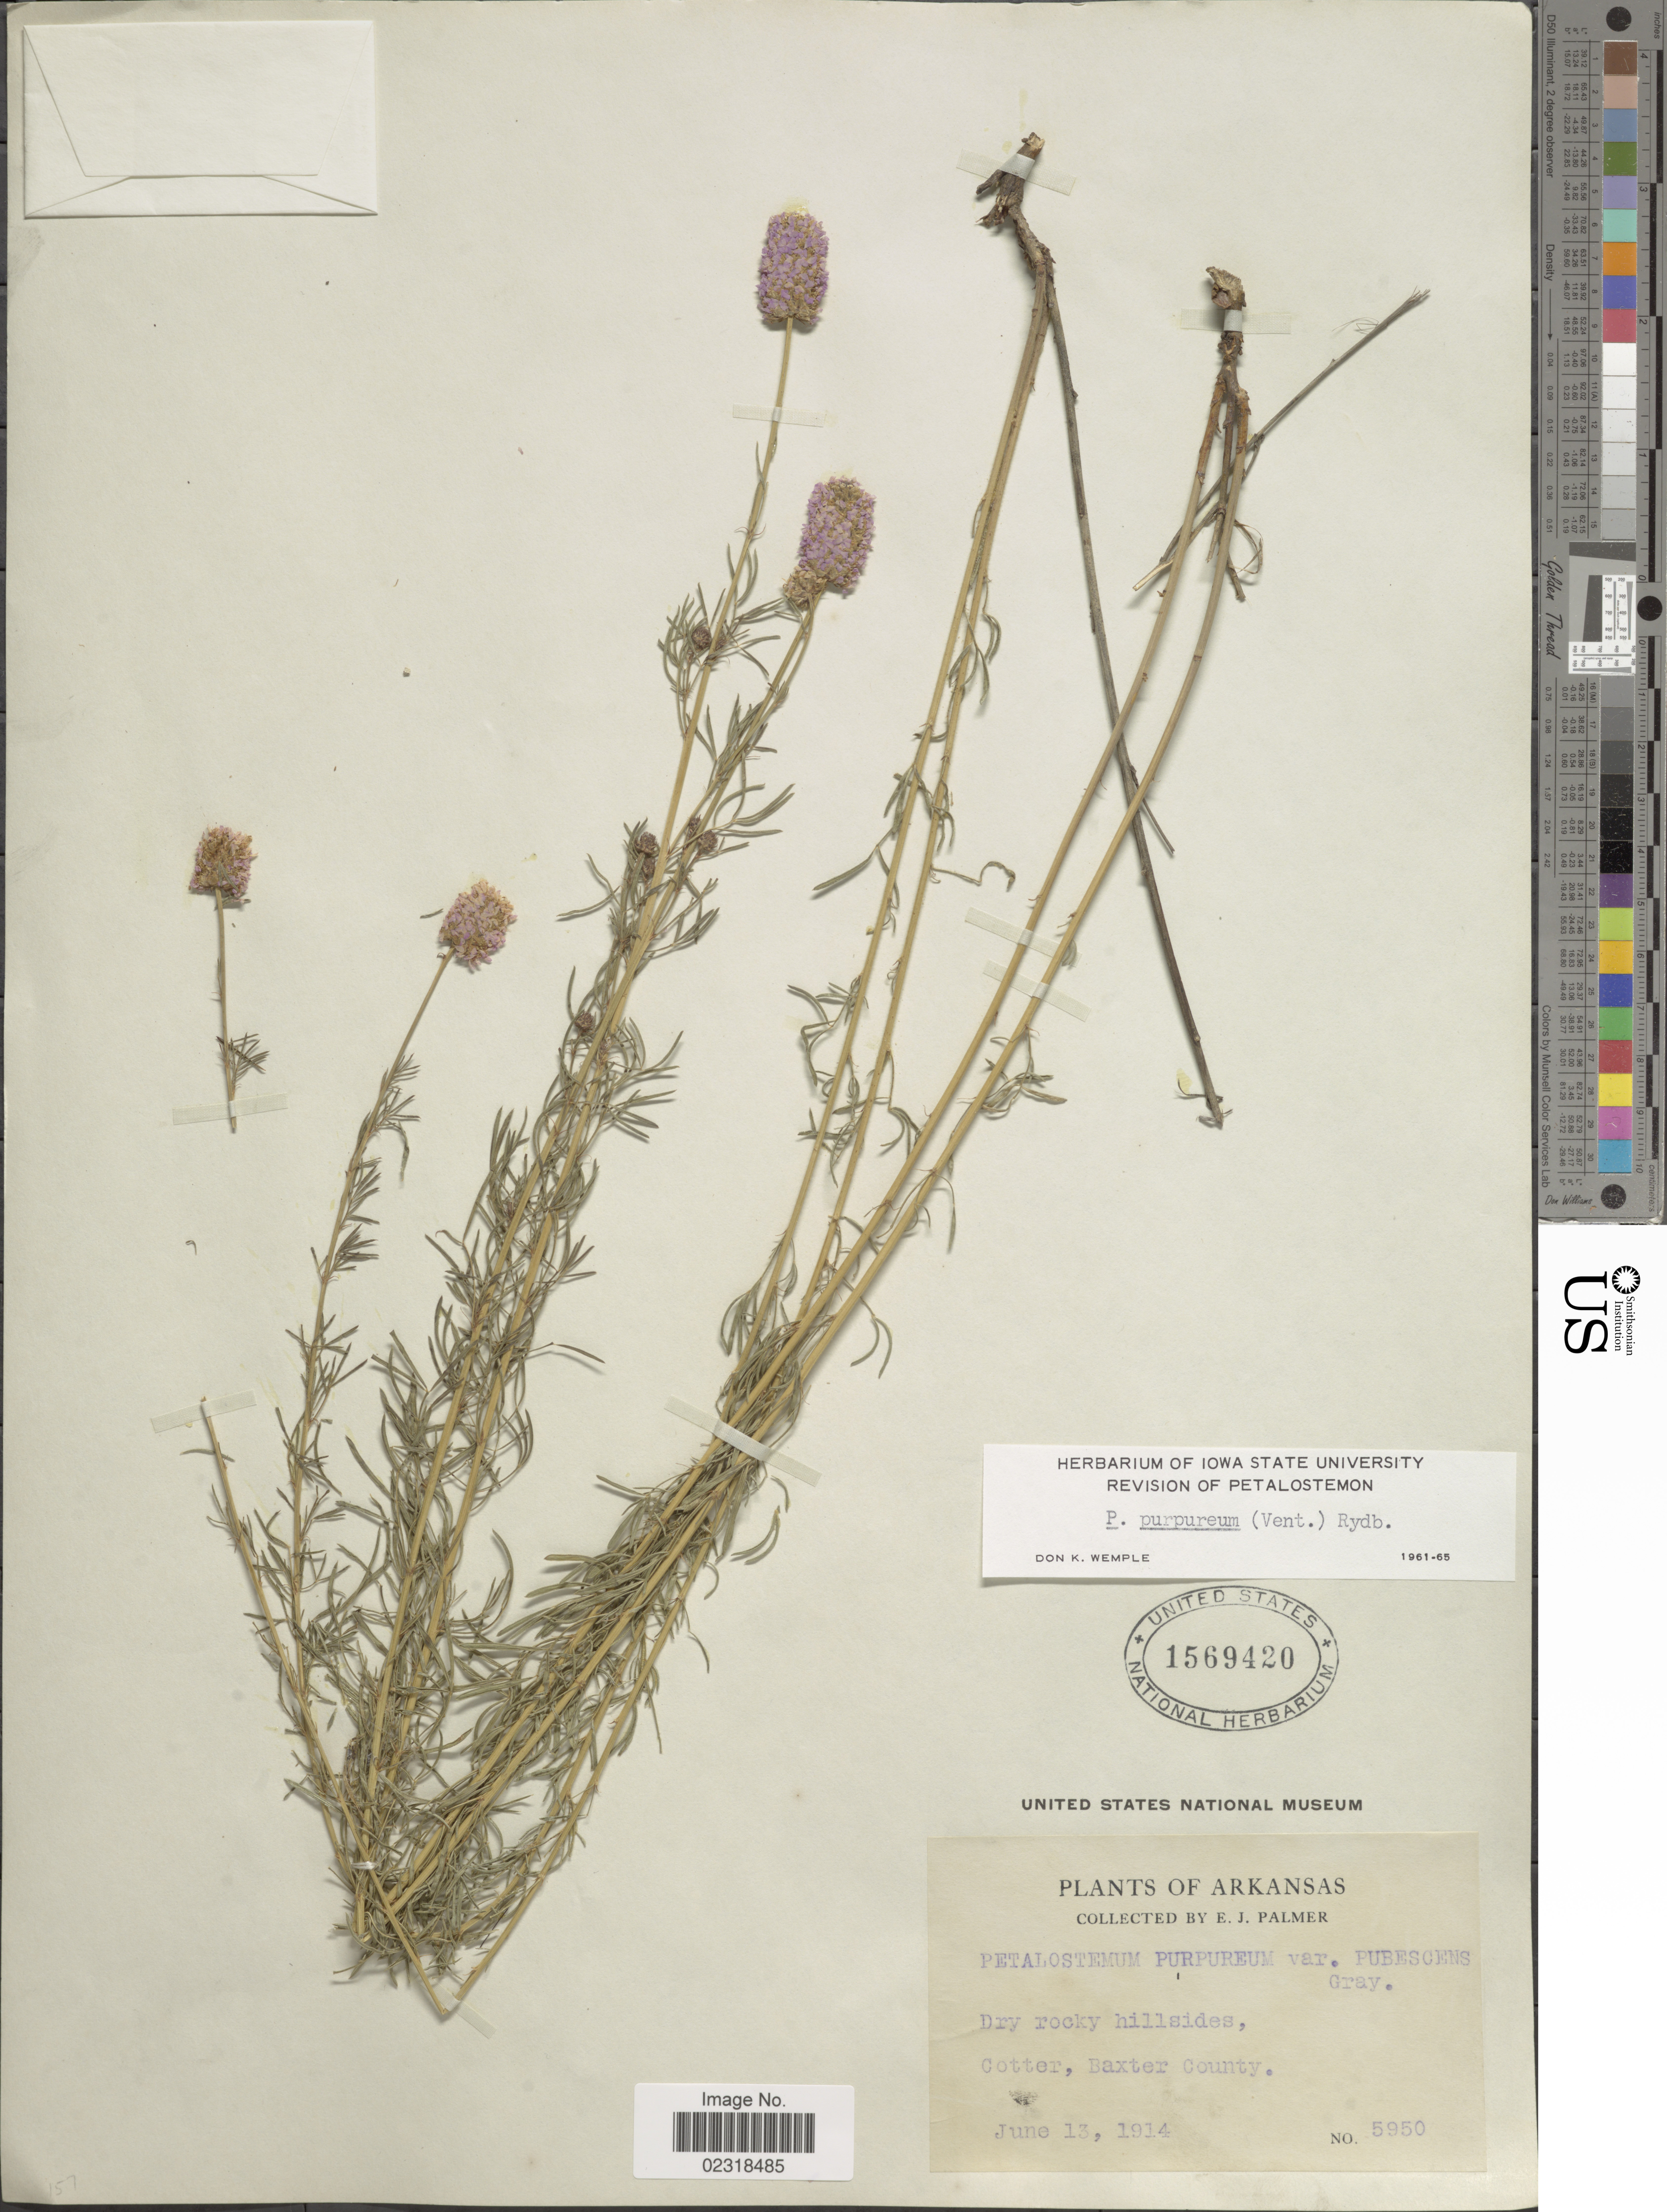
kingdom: Plantae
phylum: Tracheophyta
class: Magnoliopsida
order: Fabales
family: Fabaceae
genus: Dalea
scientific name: Dalea purpurea var. purpurea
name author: Vent.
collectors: E. J. Palmer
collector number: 5950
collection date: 1914-06-13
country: United States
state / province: Arkansas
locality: Cotter, Baxter County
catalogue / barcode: US 1569420